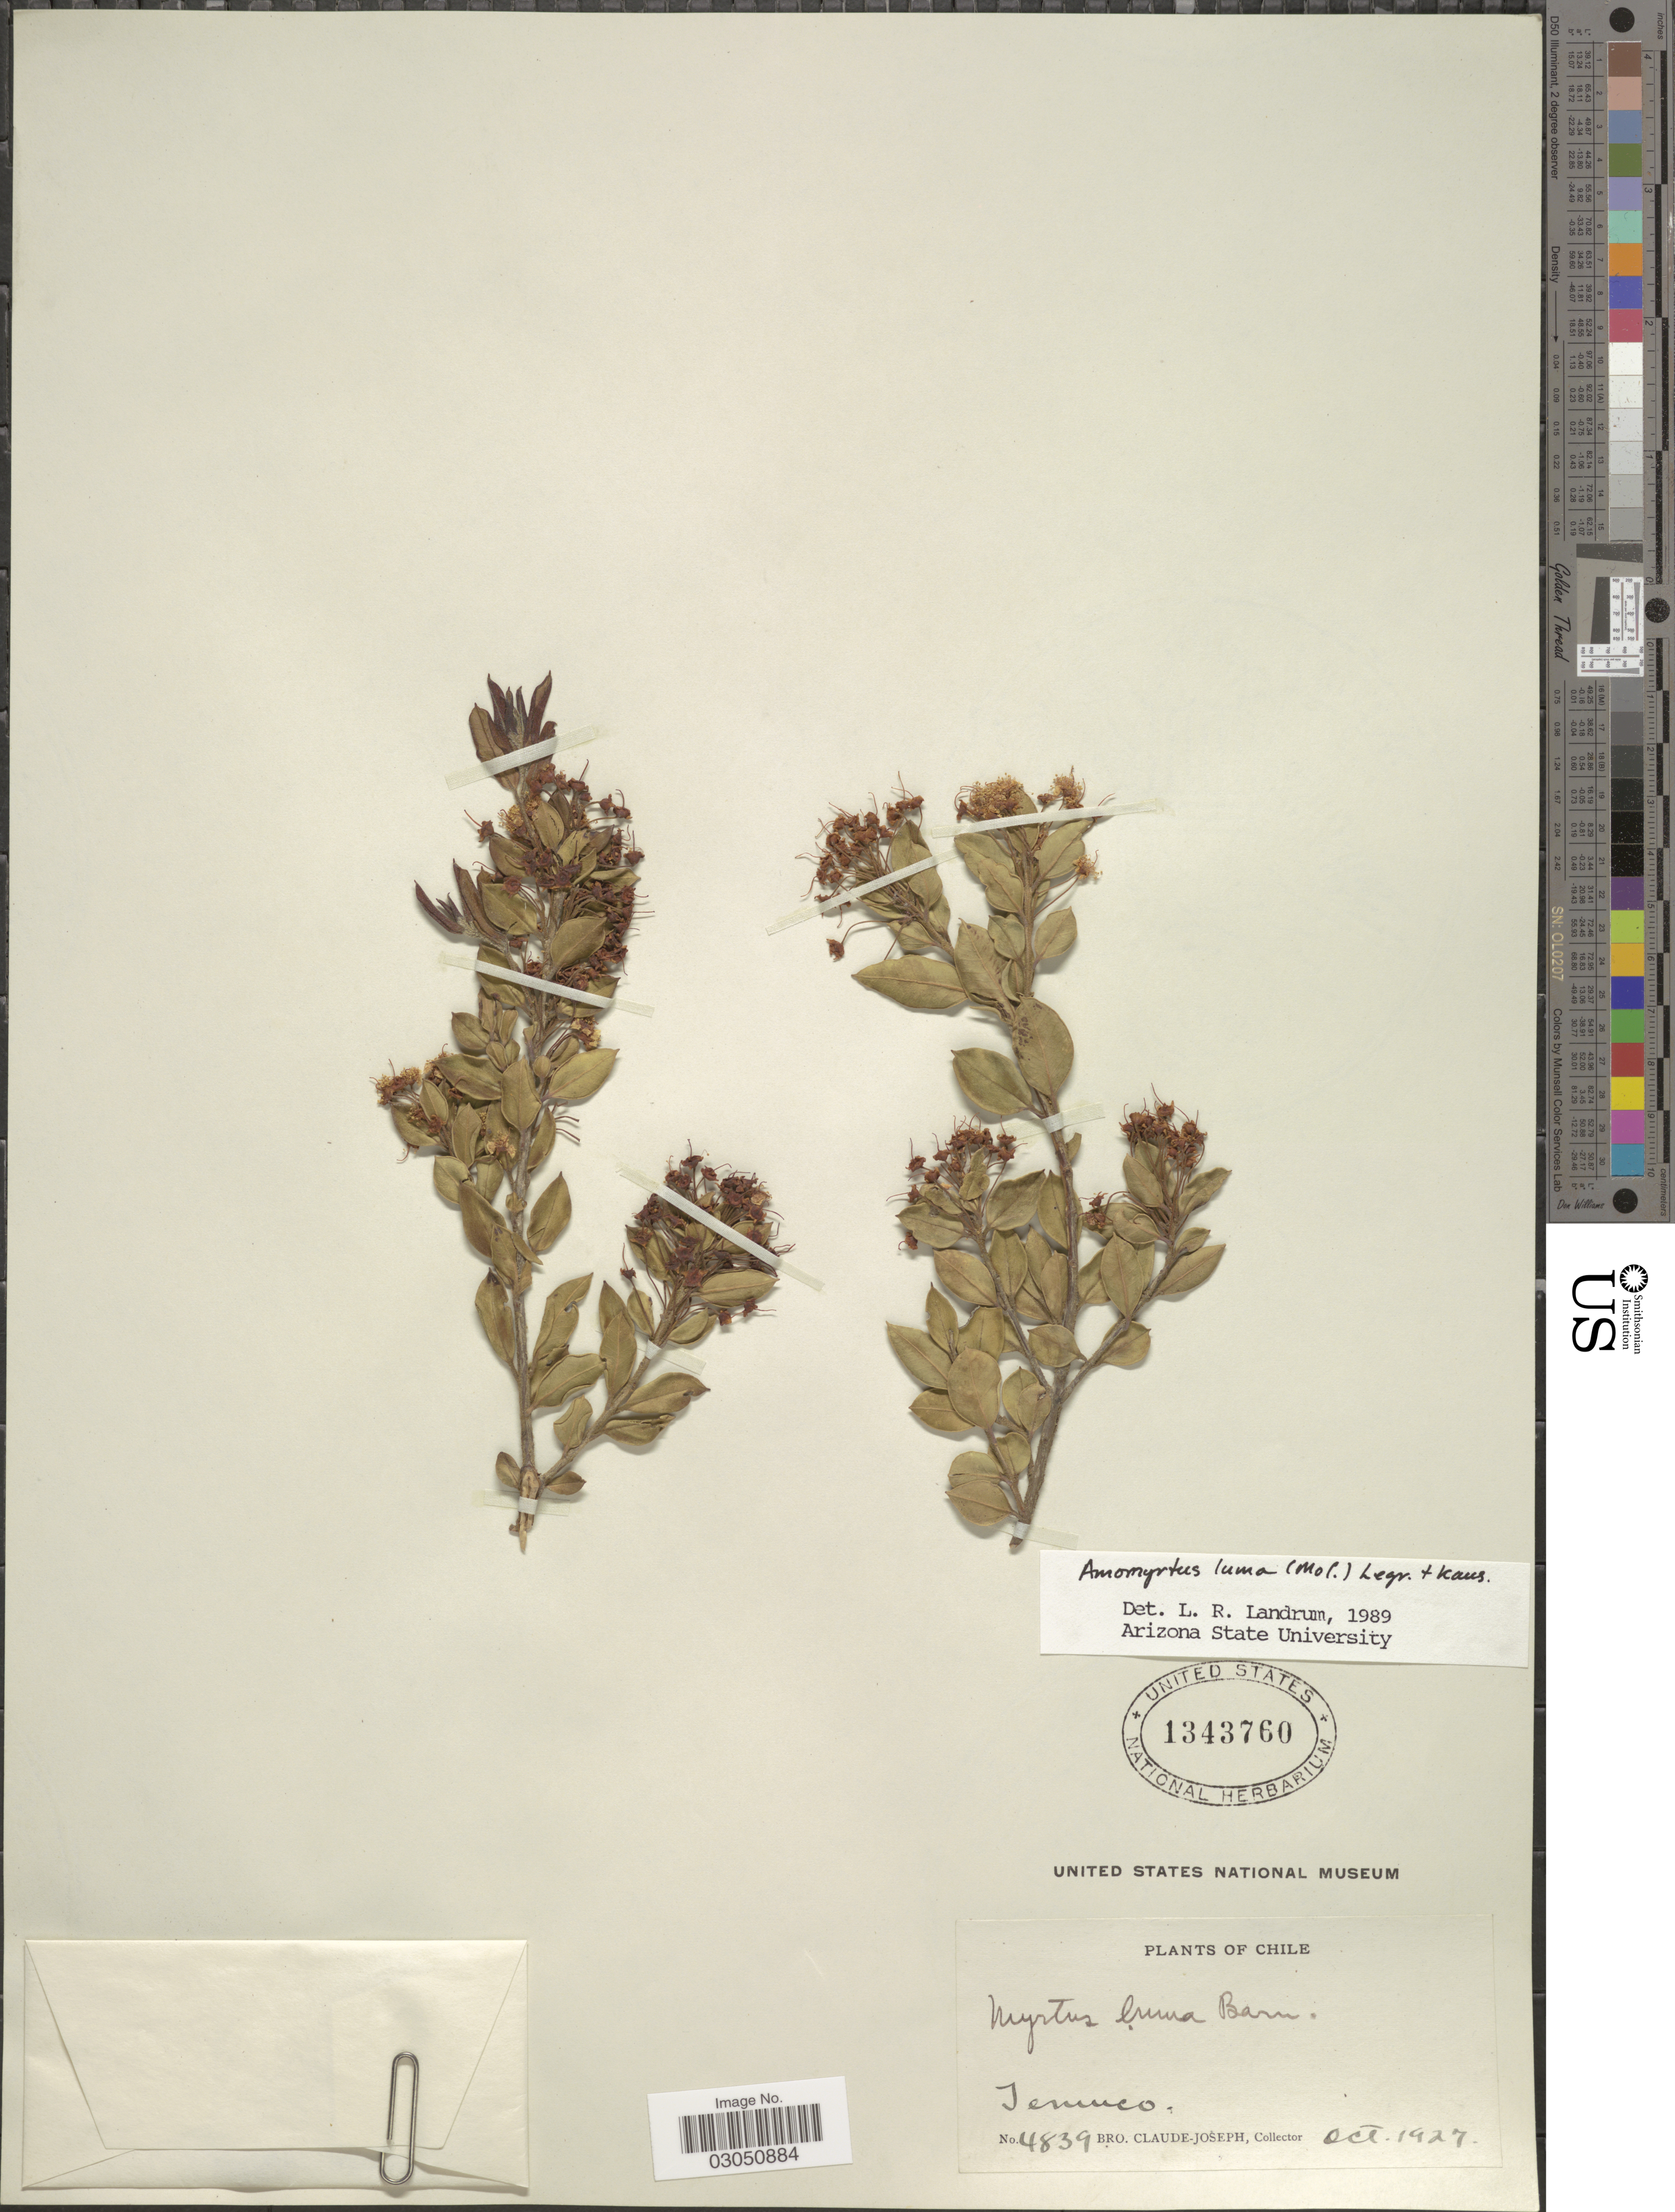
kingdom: Plantae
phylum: Tracheophyta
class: Magnoliopsida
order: Myrtales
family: Myrtaceae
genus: Amomyrtus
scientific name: Amomyrtus luma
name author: (Molina) D. Legrand & Kausel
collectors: Bro. Claude-Joseph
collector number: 4839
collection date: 1927-10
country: Chile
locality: Temuco.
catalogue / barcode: US 1343760